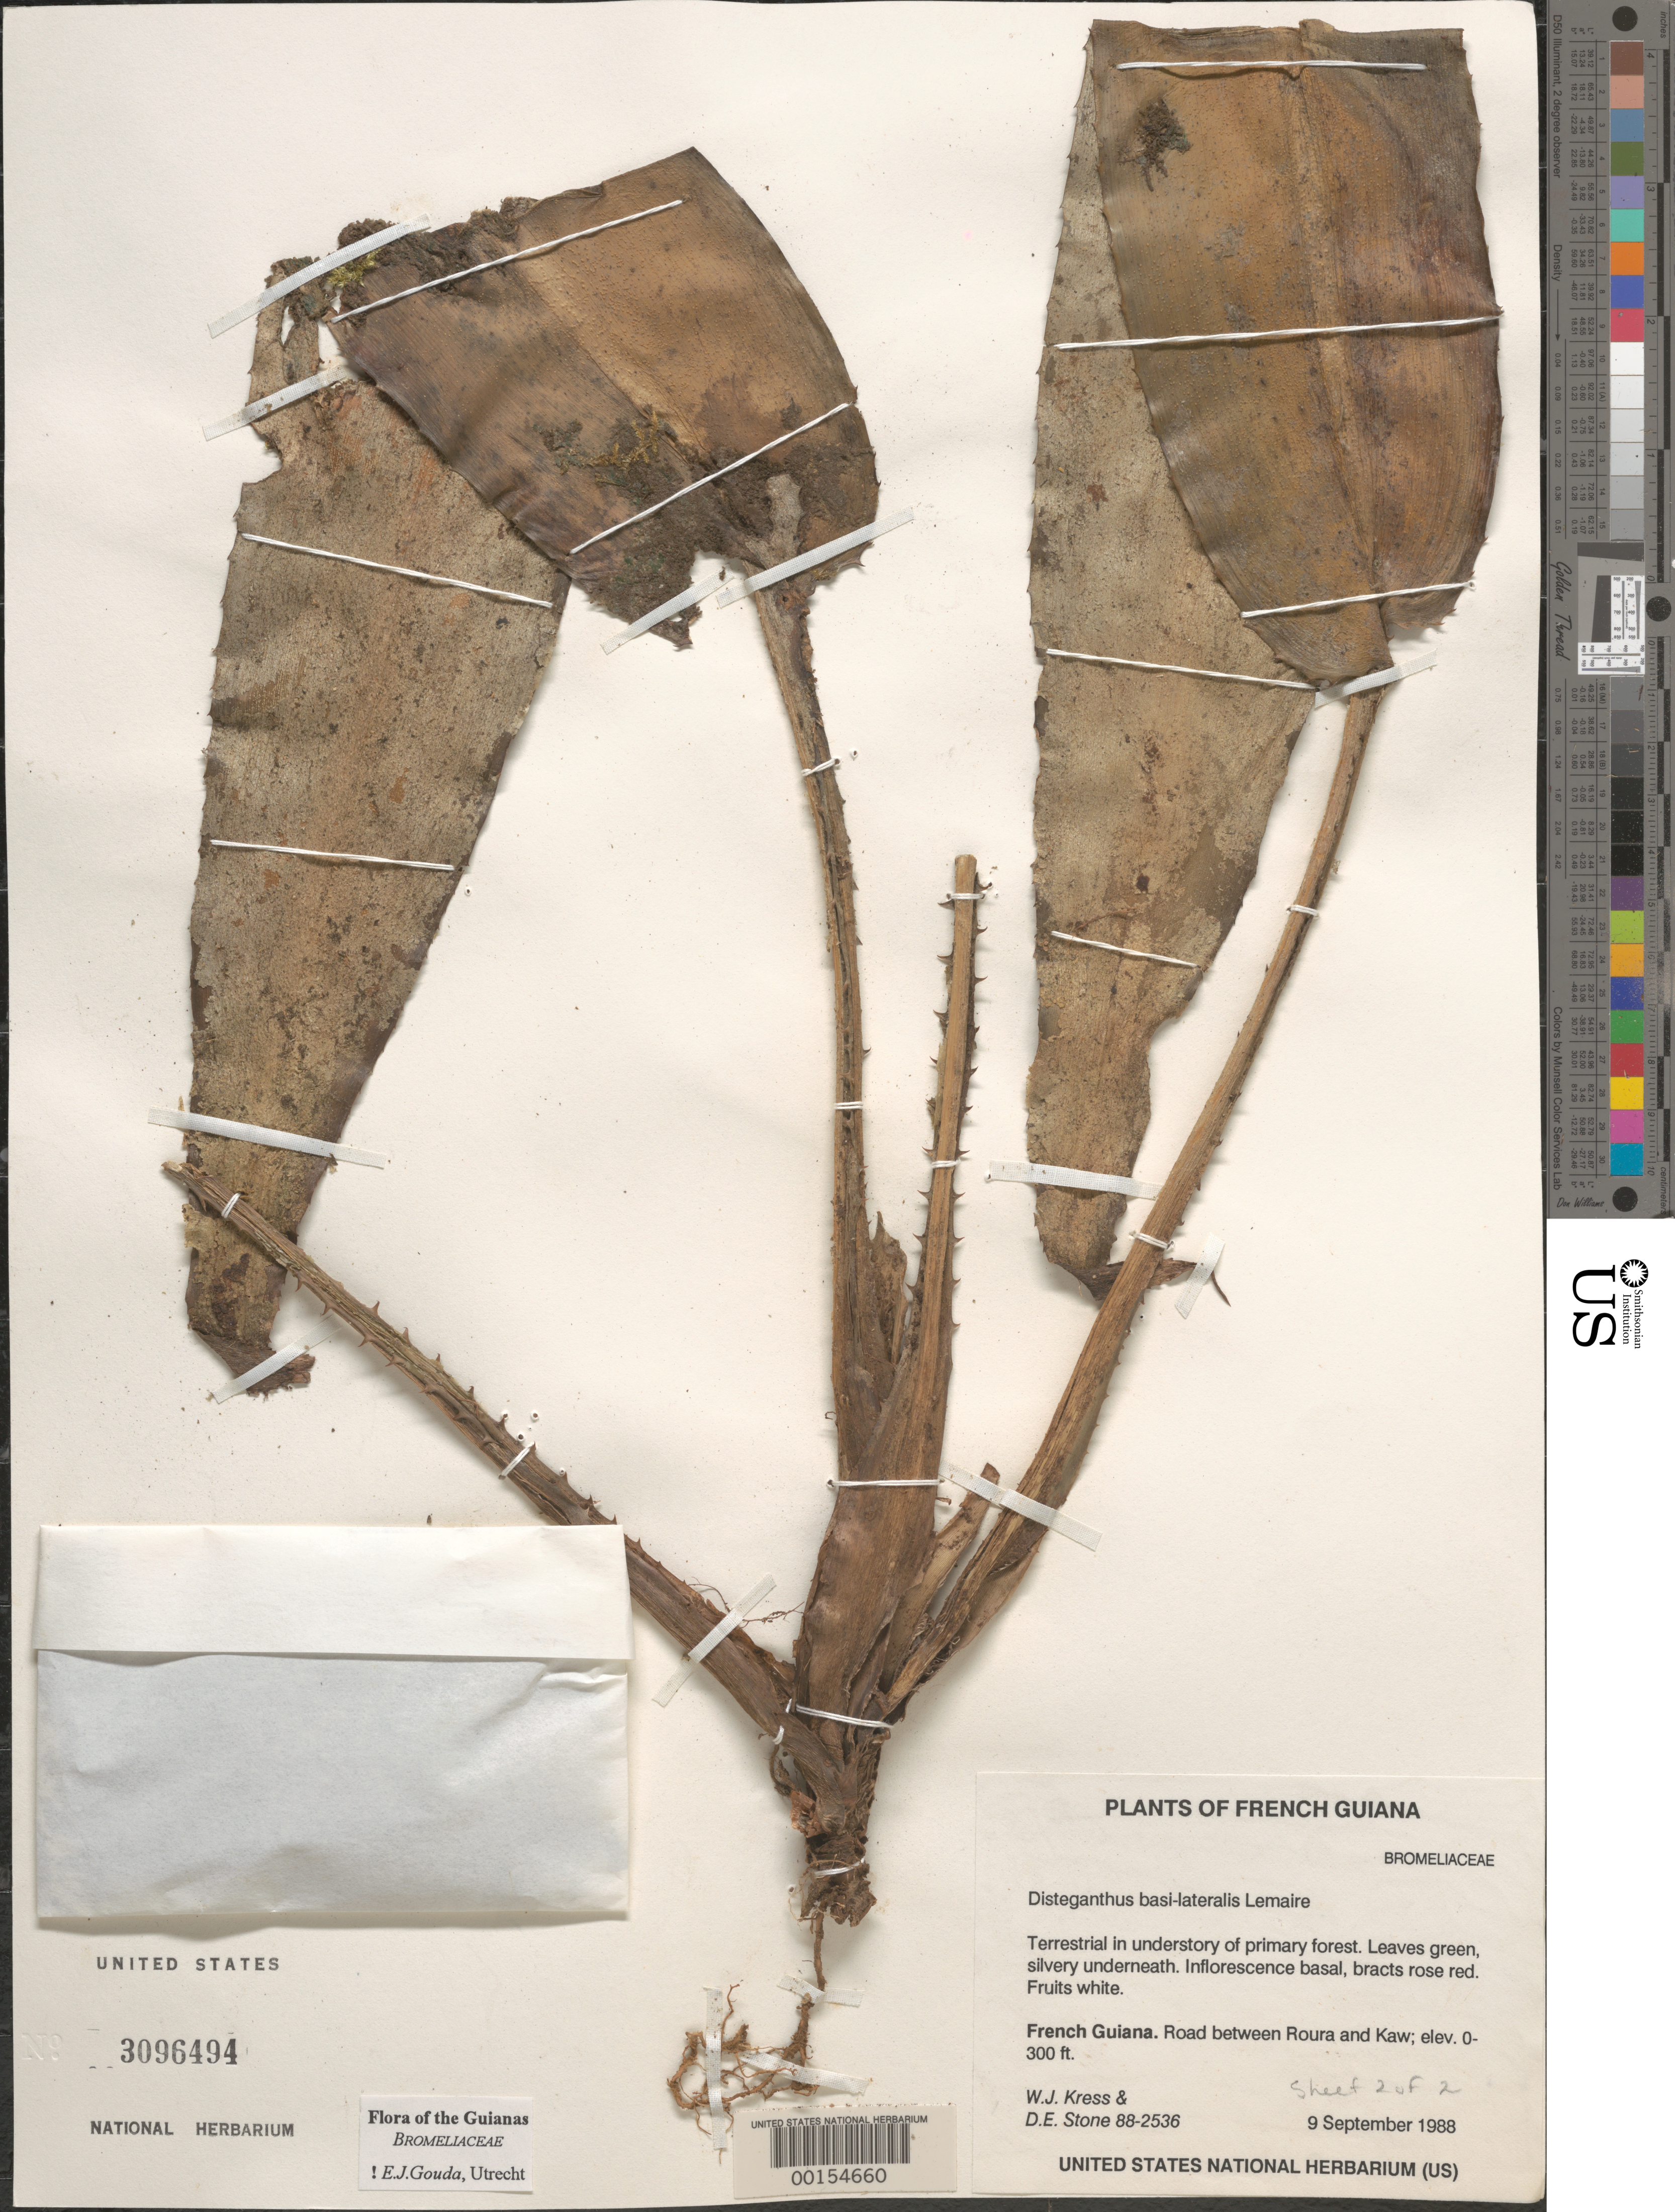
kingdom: Plantae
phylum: Tracheophyta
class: Liliopsida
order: Poales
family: Bromeliaceae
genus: Disteganthus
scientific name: Disteganthus basilateralis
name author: Lem.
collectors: W. J. Kress & D. E. Stone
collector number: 88-2536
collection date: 1988-09-09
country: French Guiana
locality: Road between Roura and Kaw.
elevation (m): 0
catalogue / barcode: US 3096494